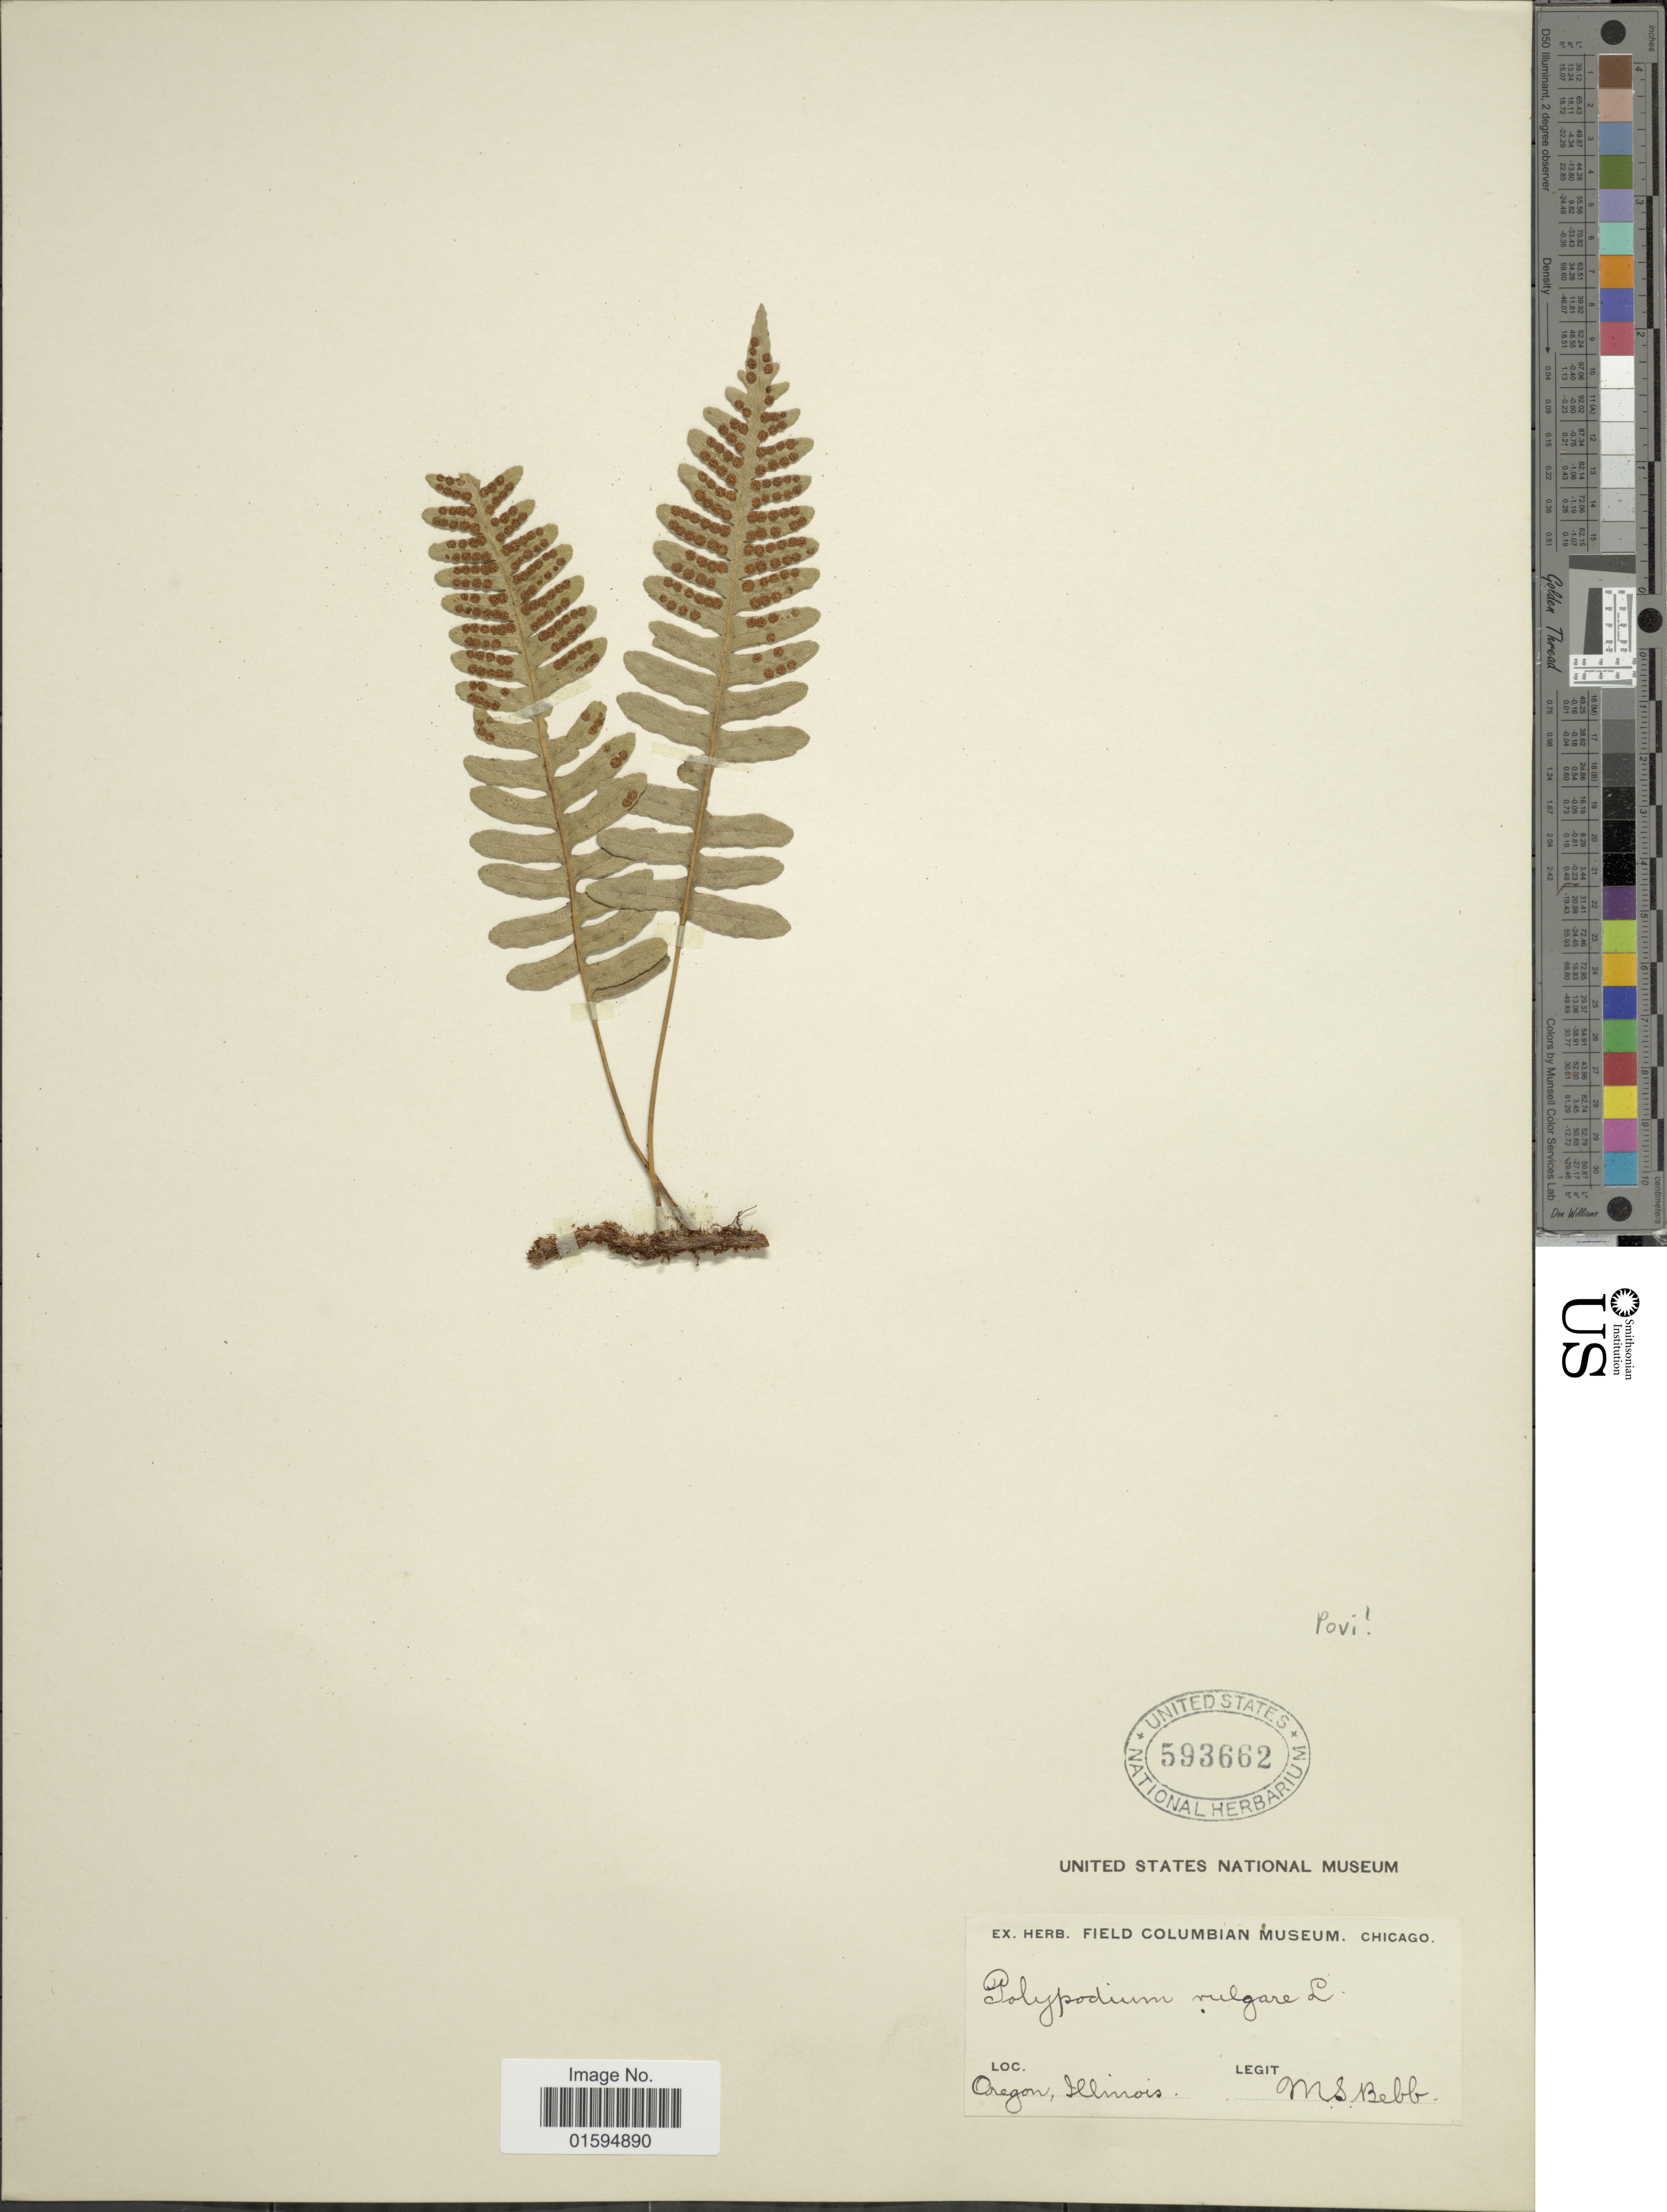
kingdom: Plantae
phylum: Tracheophyta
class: Polypodiopsida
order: Polypodiales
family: Polypodiaceae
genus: Polypodium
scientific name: Polypodium virginianum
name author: L.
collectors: M. Bebb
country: United States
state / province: Illinois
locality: Oregin, Illinois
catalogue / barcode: US 593662